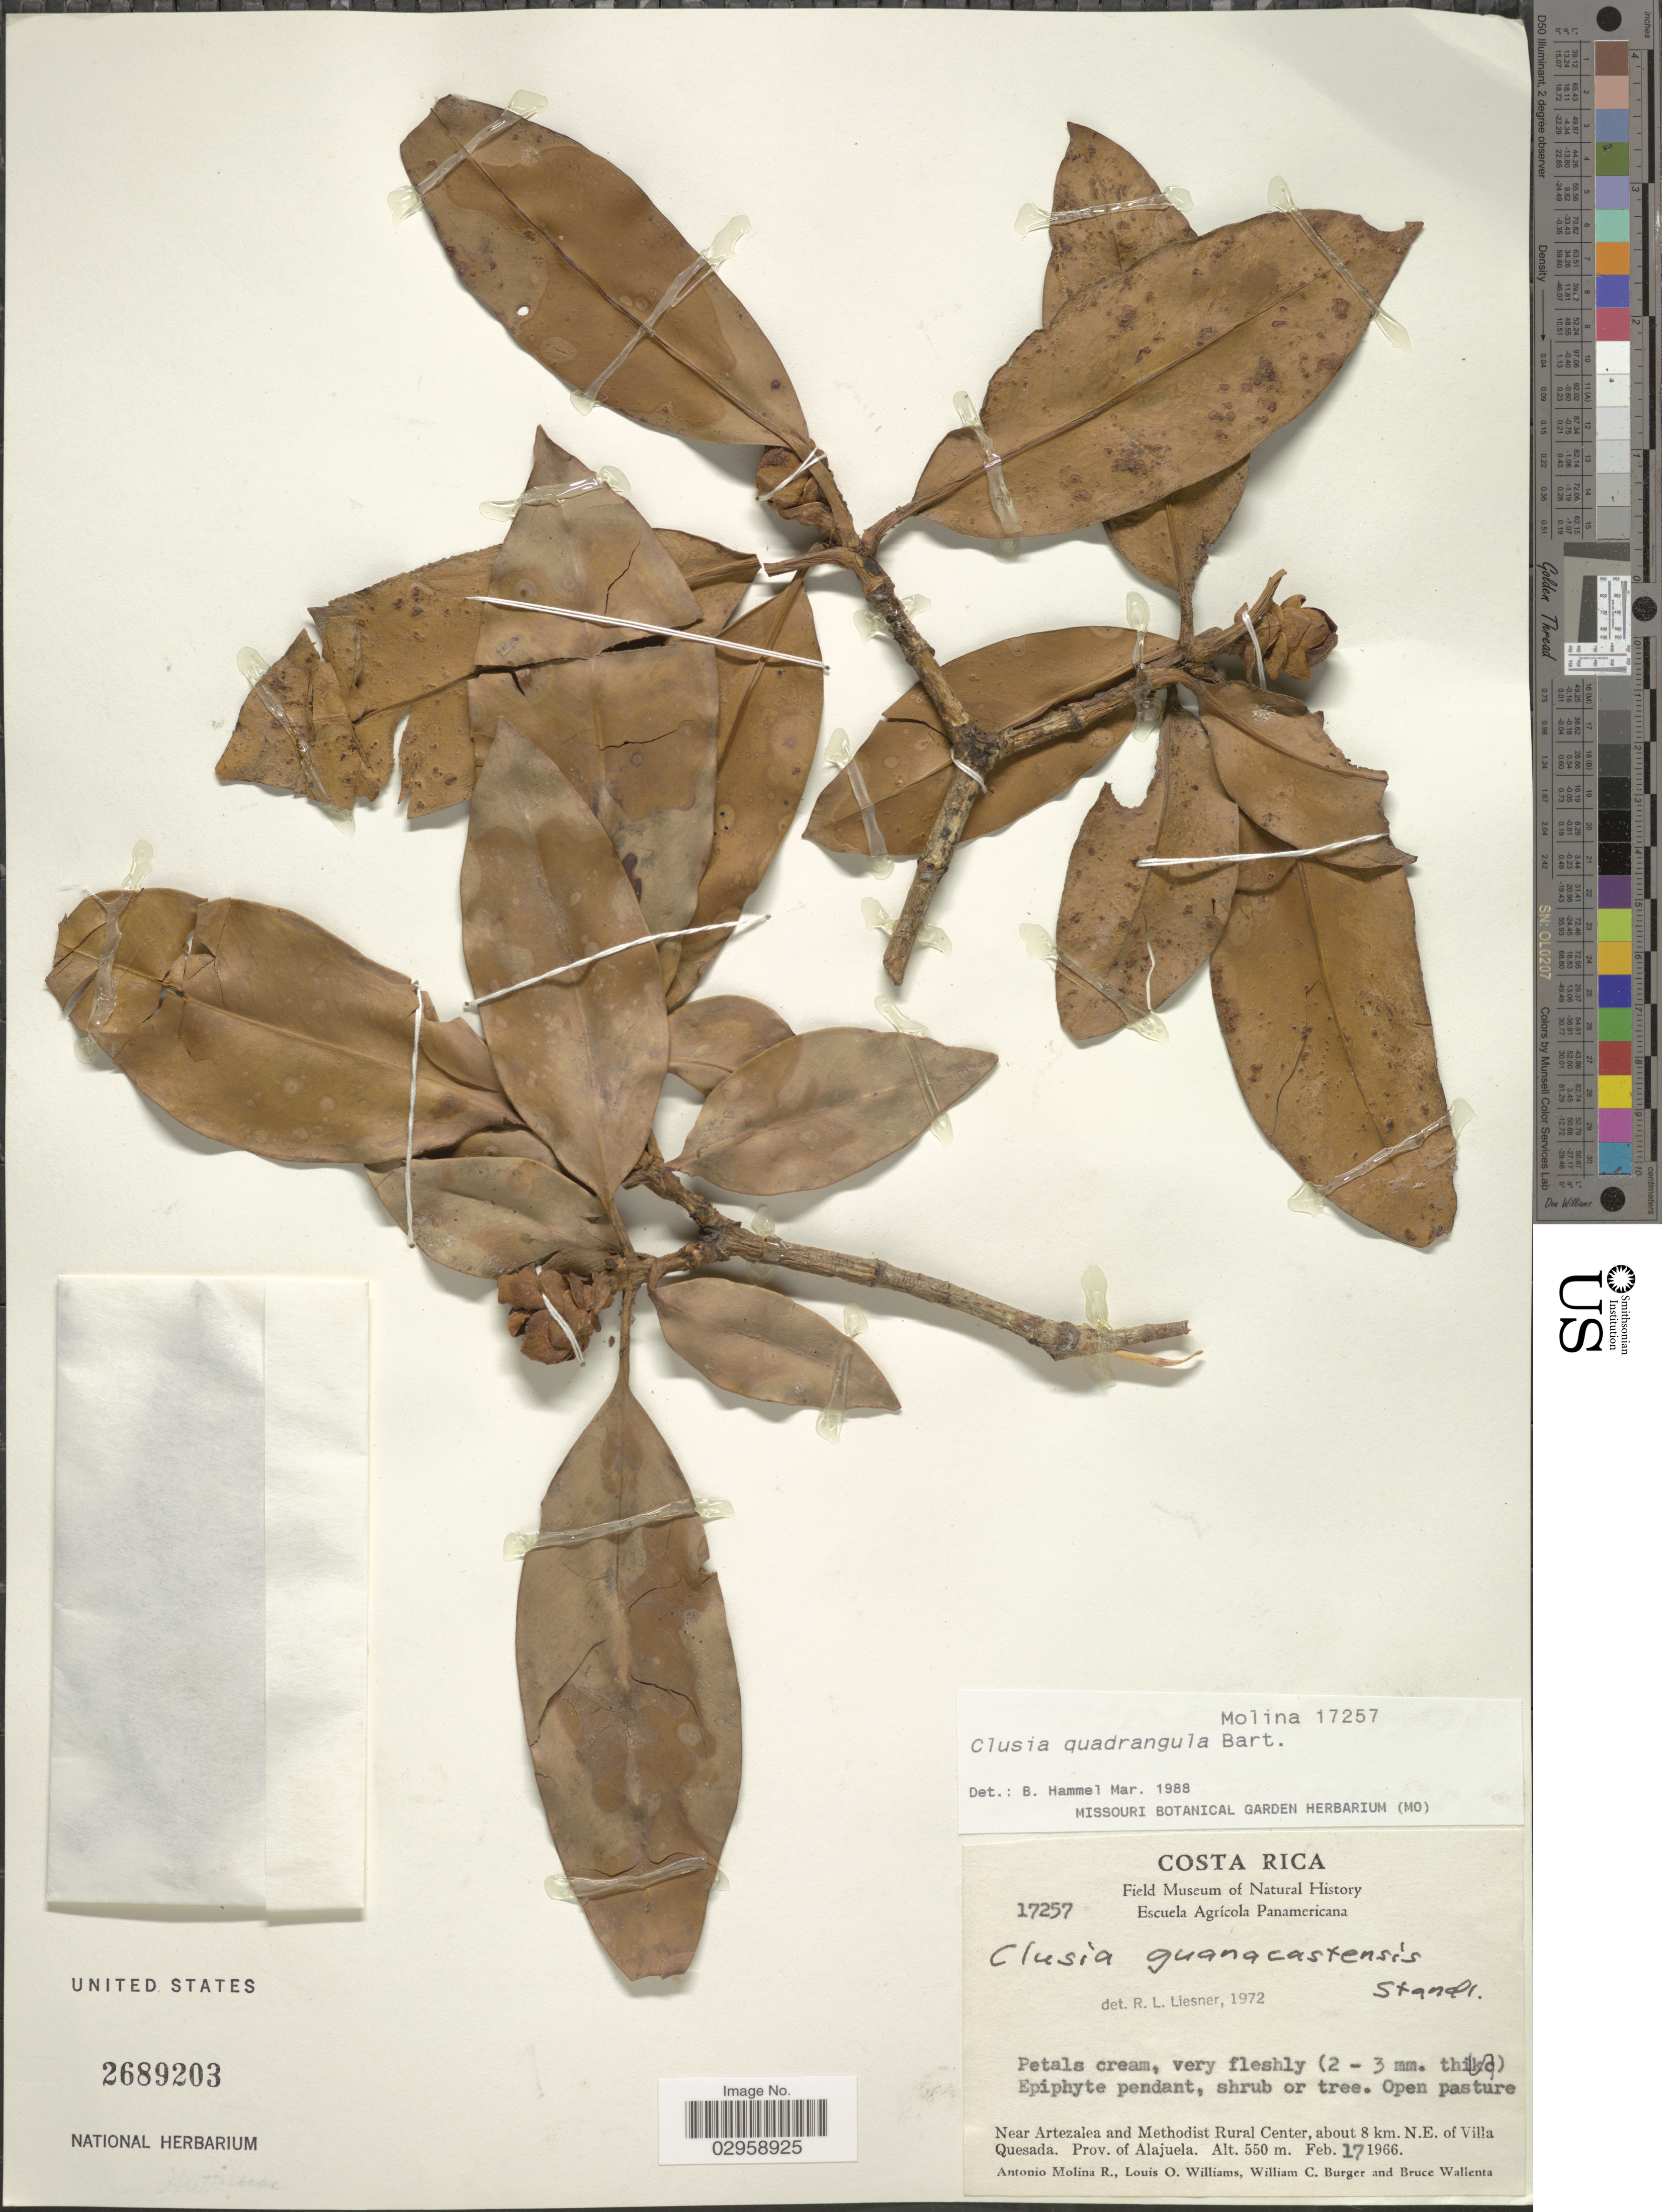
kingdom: Plantae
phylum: Tracheophyta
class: Magnoliopsida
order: Malpighiales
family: Clusiaceae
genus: Clusia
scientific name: Clusia quadrangula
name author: Bartlett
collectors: A. Molina R., L. O. Williams, W. Burger & B. Wallenta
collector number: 17257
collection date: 1966-02-17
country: Costa Rica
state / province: Alajuela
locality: Near Artezalea and Methodist Rural Center, about 8 km. N.E. of Villa Quesada.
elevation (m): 550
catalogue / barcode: US 2689203